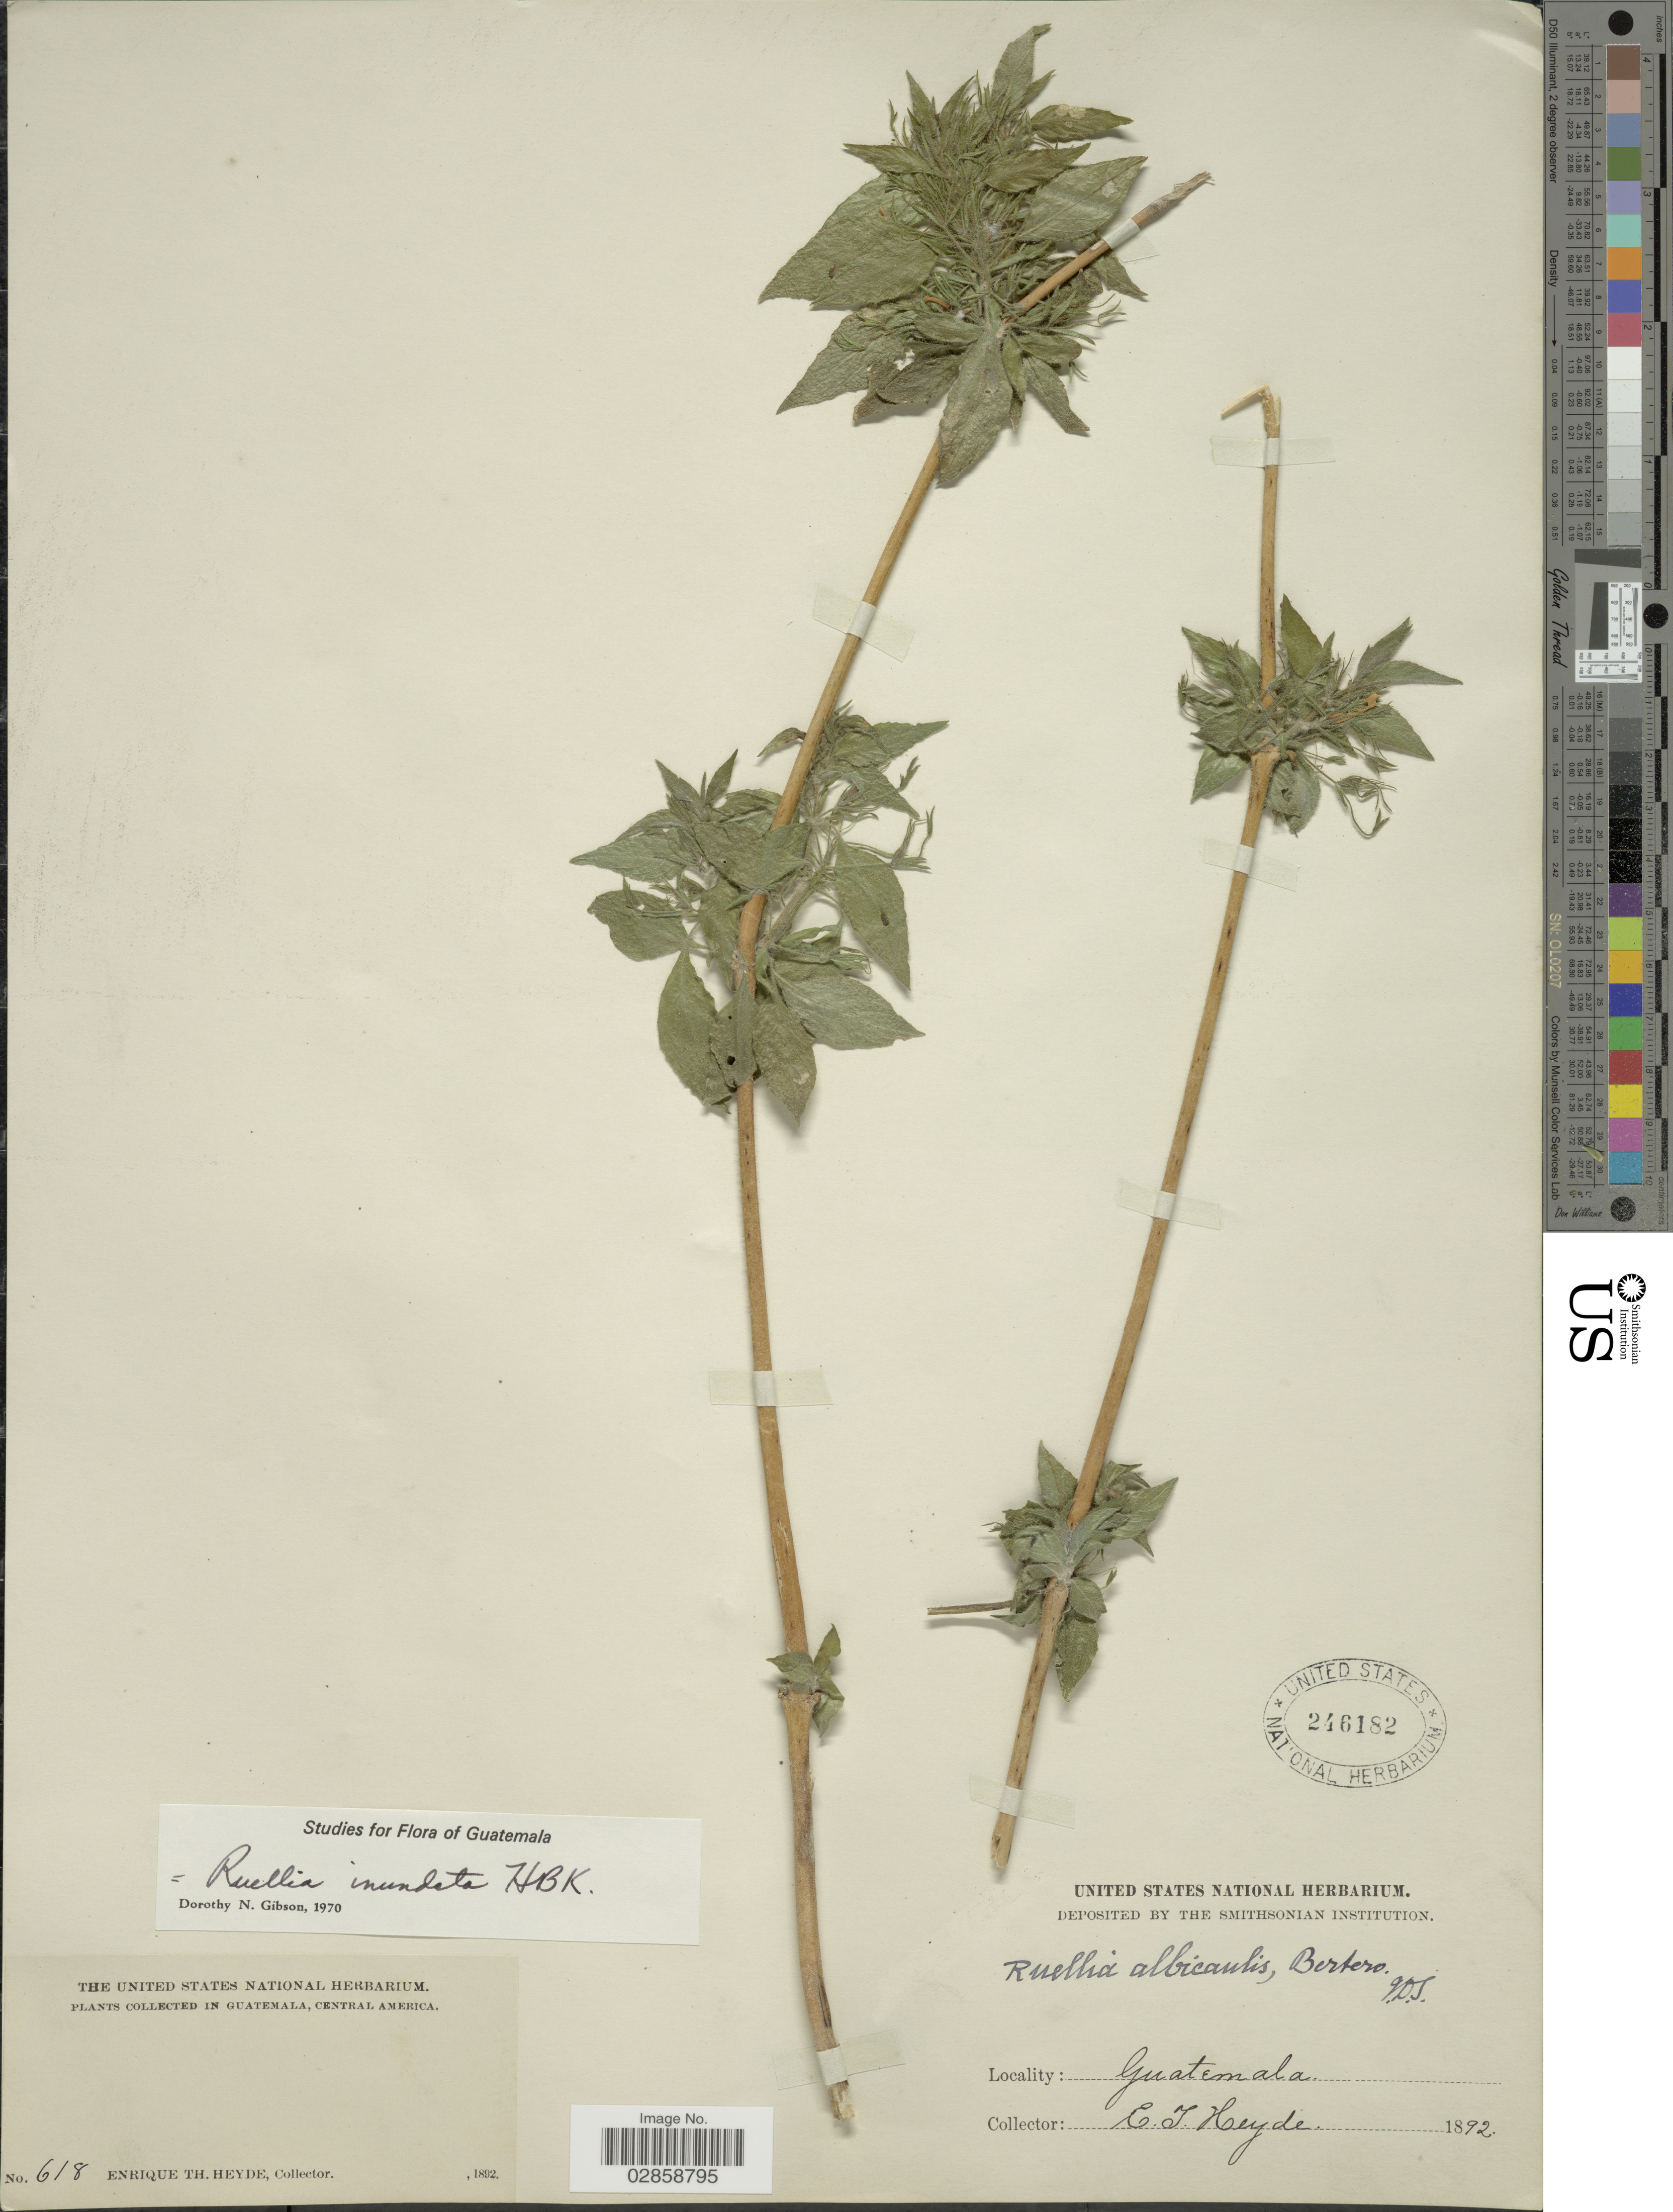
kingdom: Plantae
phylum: Tracheophyta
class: Magnoliopsida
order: Lamiales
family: Acanthaceae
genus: Ruellia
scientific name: Ruellia inundata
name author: Kunth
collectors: E. T. Heyde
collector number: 618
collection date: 1892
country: Guatemala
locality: Central America.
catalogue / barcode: US 246182